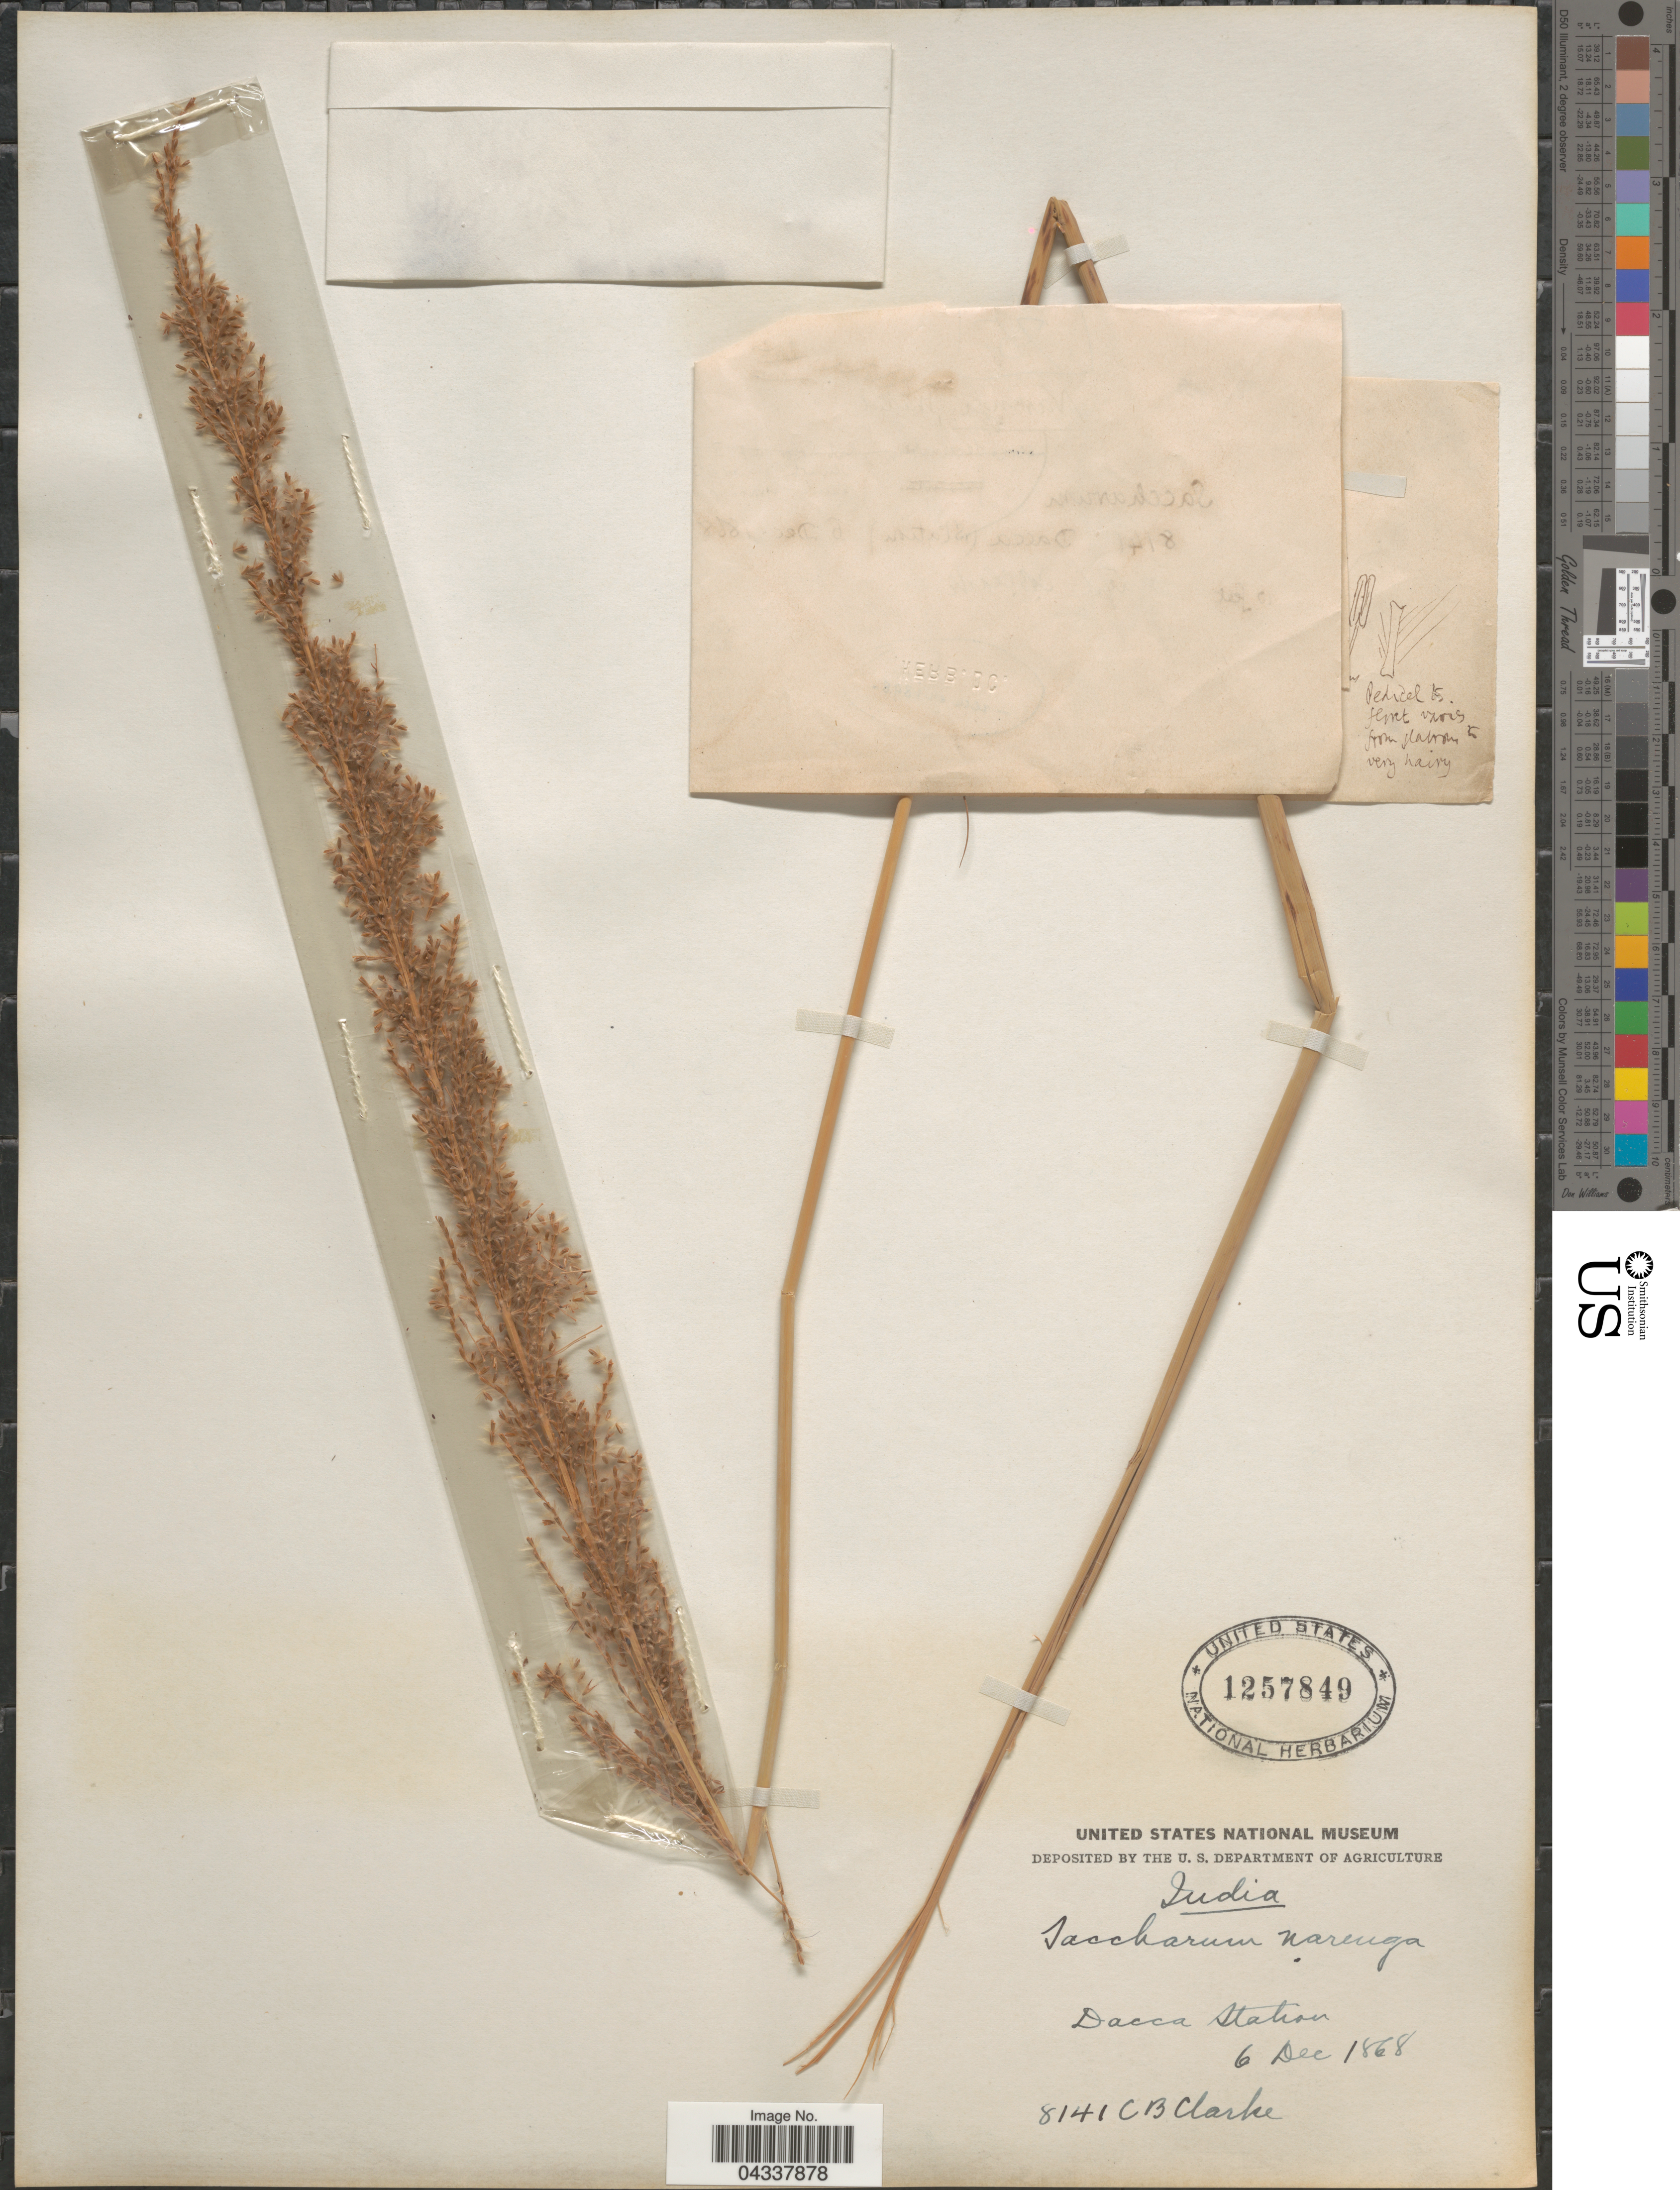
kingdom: Plantae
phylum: Tracheophyta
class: Liliopsida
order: Poales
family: Poaceae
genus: Narenga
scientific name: Narenga porphyrocoma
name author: (Hance) Bor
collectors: C. B. Clarke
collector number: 8141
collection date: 1868-12-06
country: Bangladesh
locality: Dacca Station.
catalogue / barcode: US 1257849